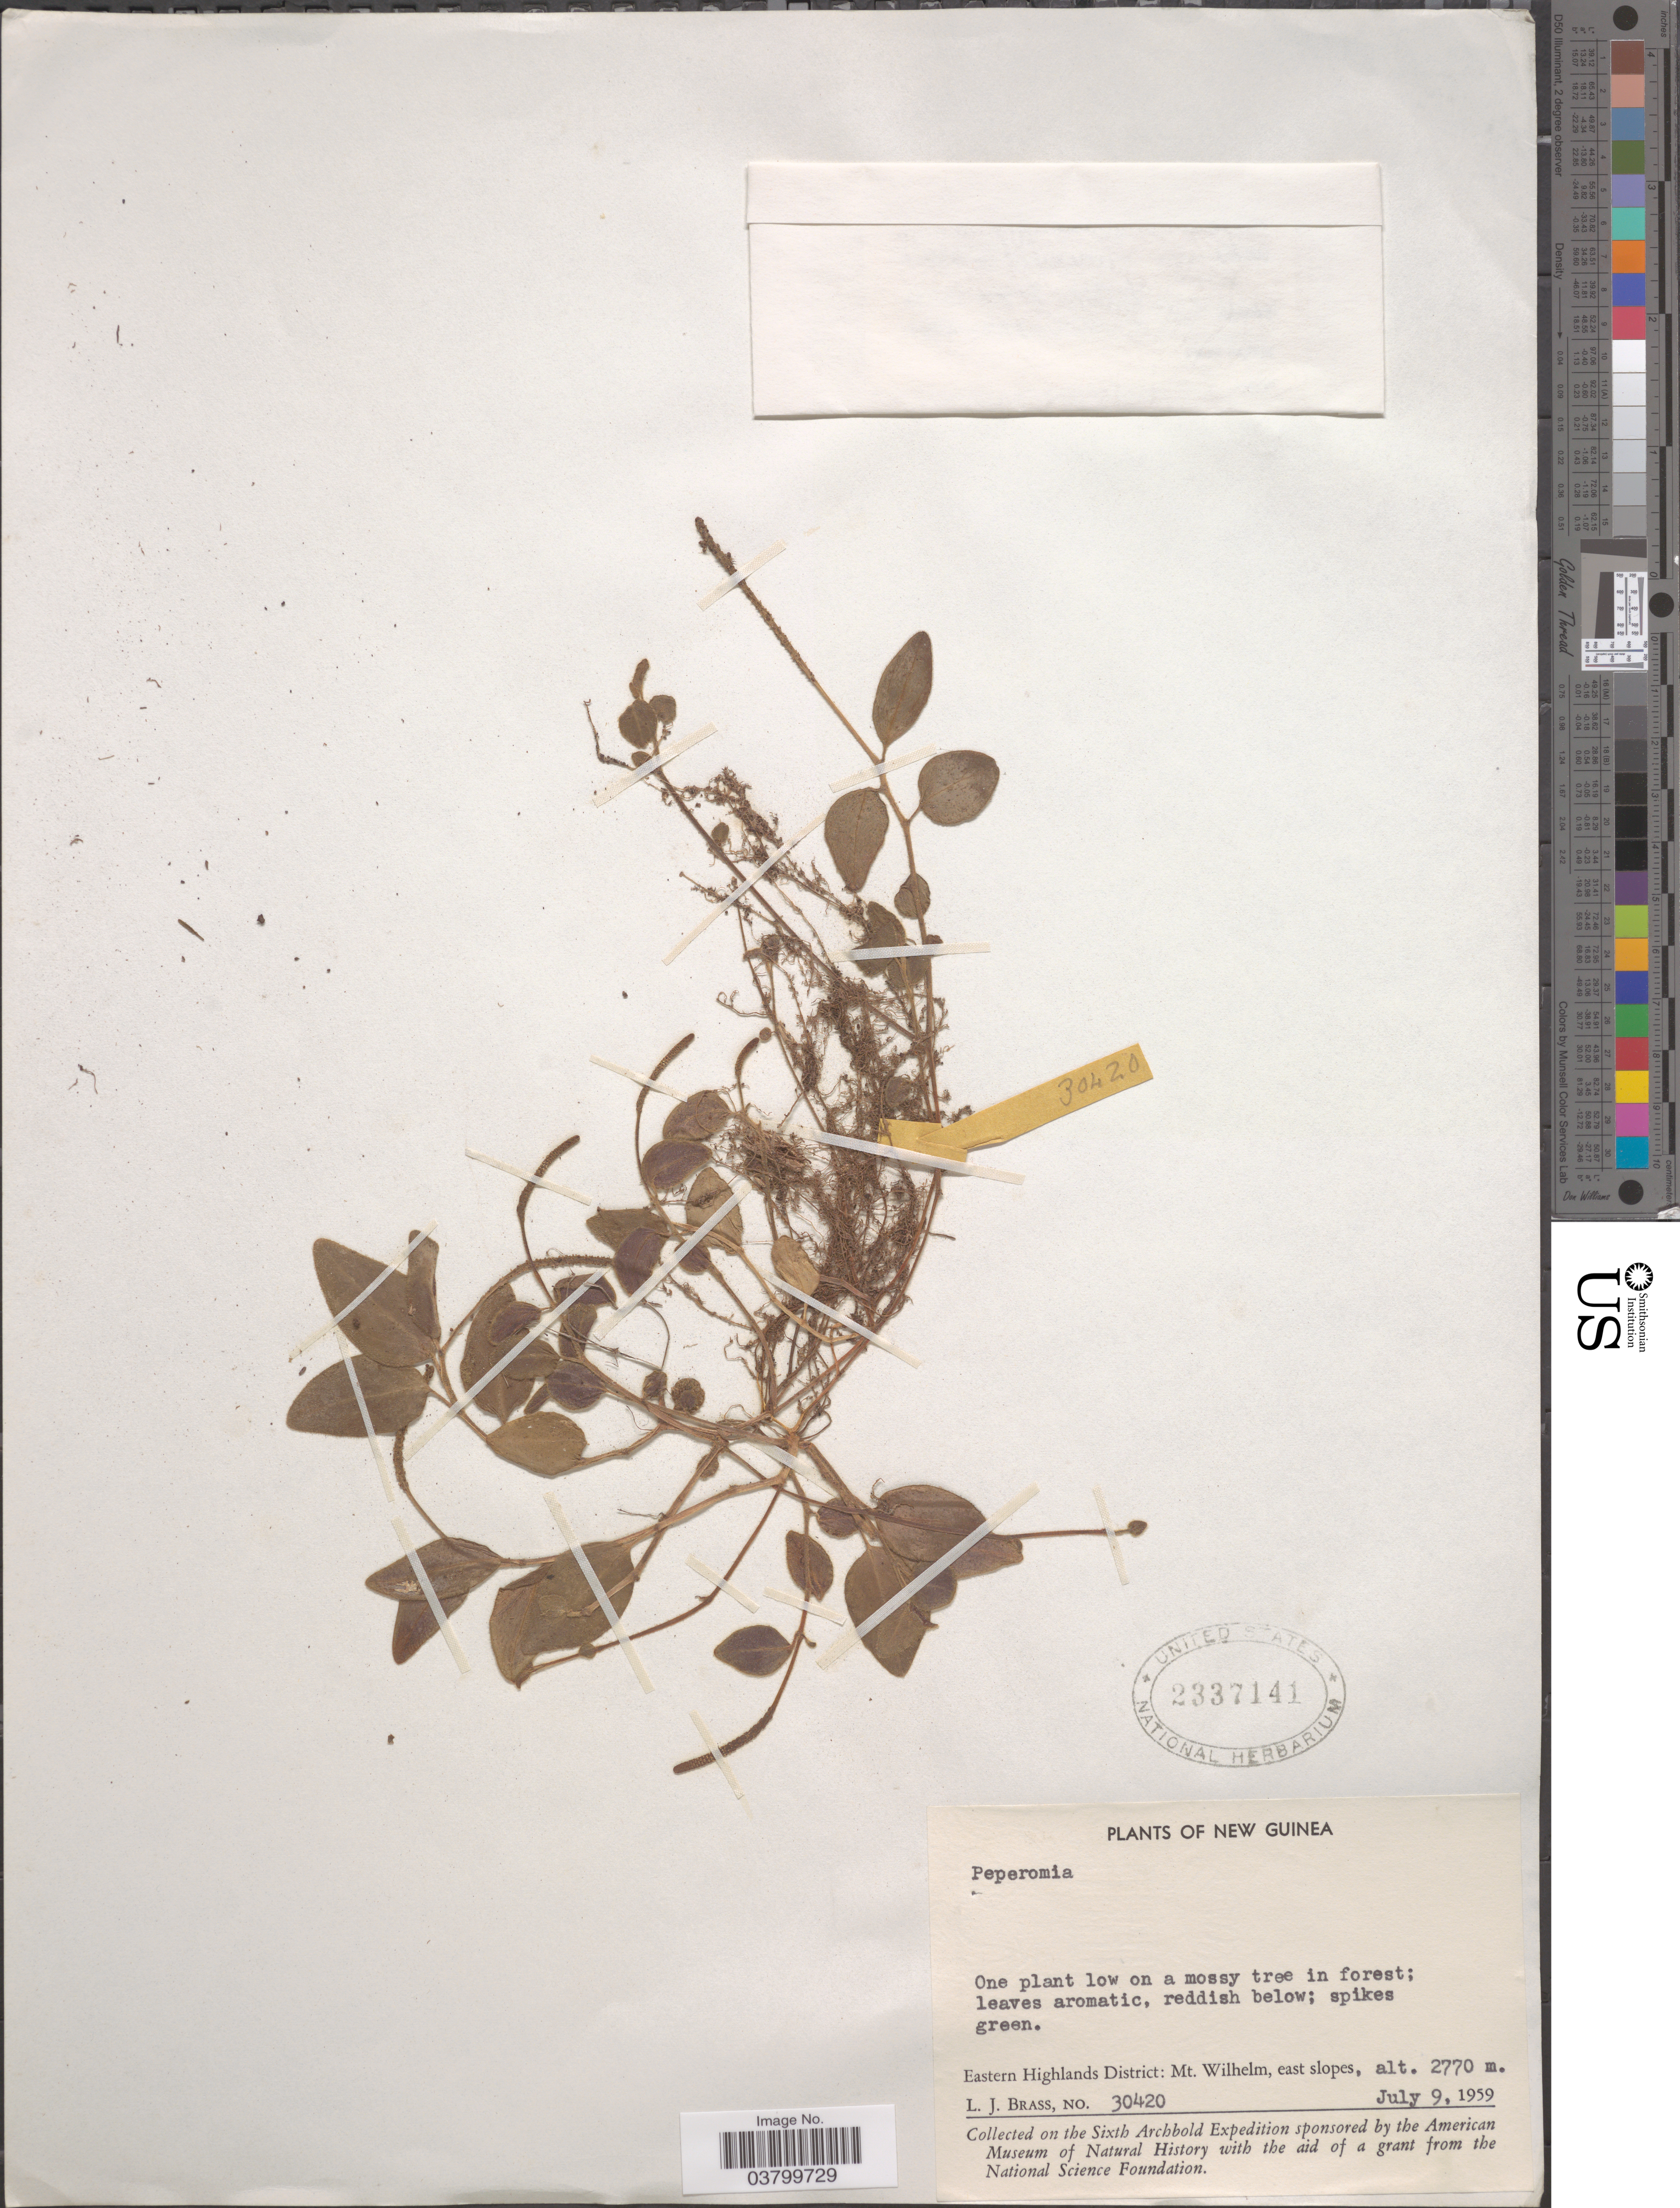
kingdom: Plantae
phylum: Tracheophyta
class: Magnoliopsida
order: Piperales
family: Piperaceae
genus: Peperomia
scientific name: Peperomia sp.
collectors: L. J. Brass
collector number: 30420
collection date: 1959-07-09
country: Papua New Guinea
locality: New Guinea. Eastern Highlands District: Mt. Wilhelm, east slopes.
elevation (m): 2770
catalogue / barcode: US 2337141